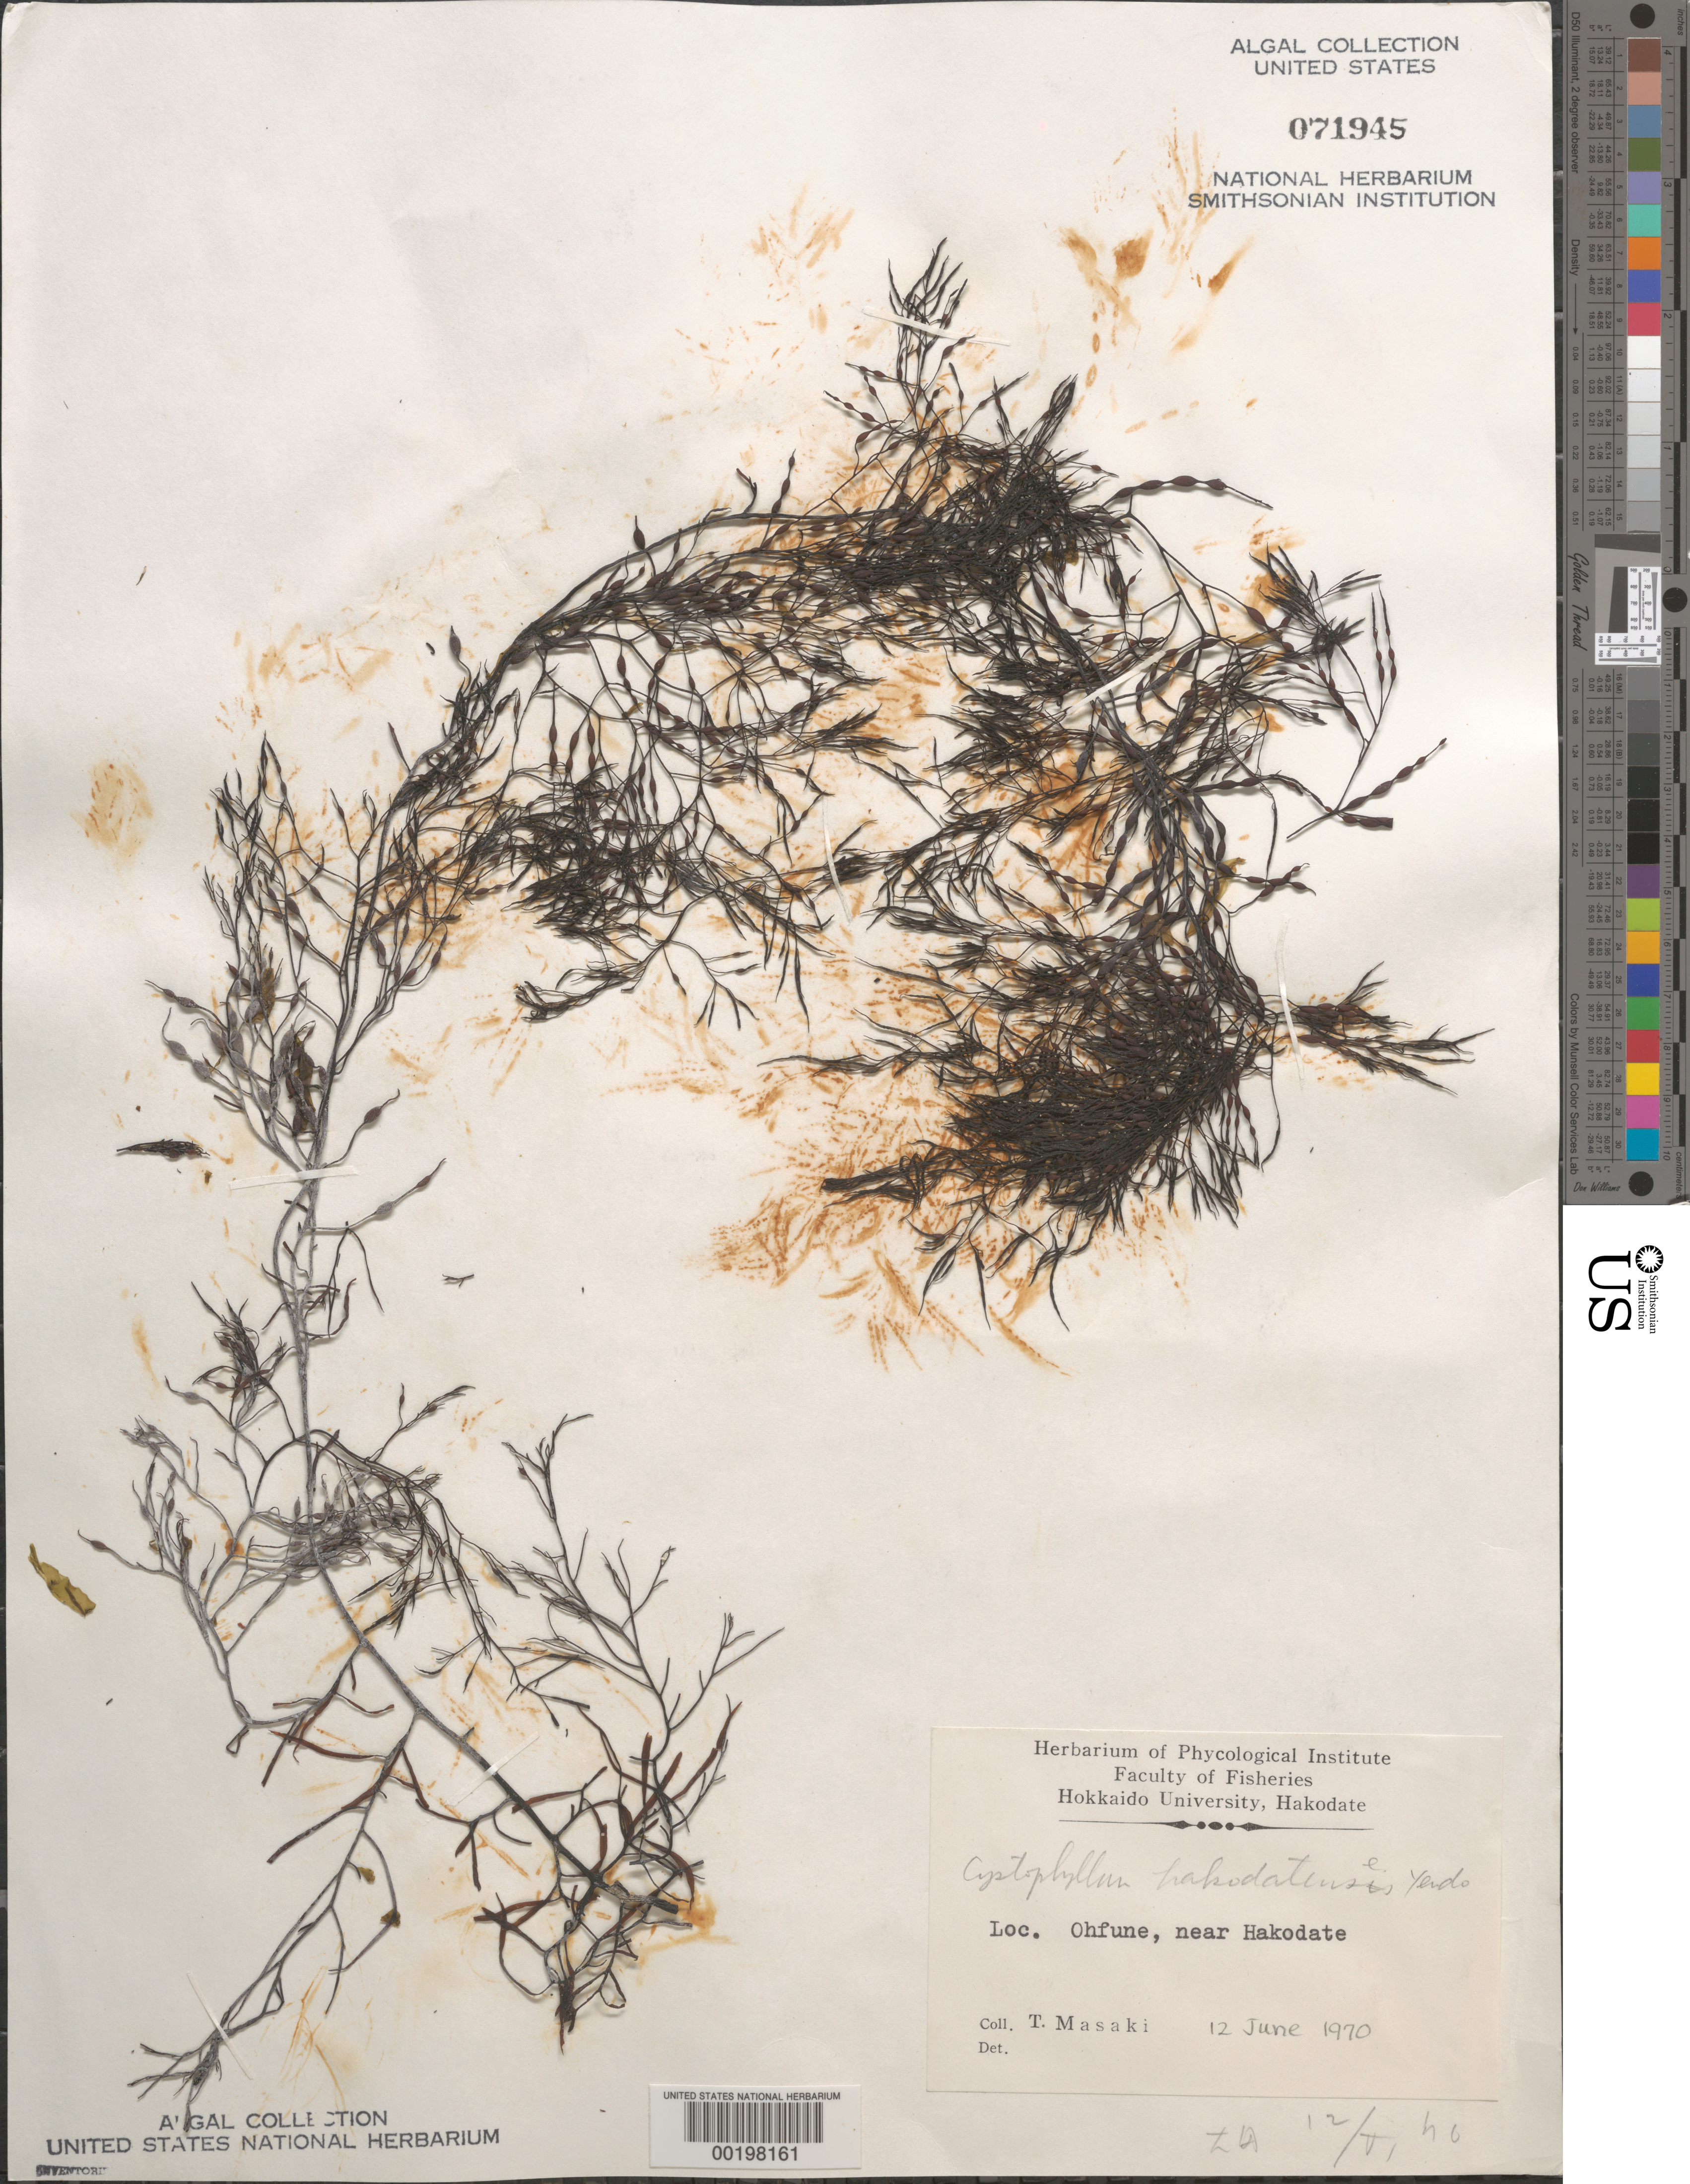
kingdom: Chromista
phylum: Ochrophyta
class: Phaeophyceae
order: Fucales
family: Sargassaceae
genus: Stephanocystis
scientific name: Stephanocystis hakodatensis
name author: (Yendo) Draisma et al.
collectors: T. Masaki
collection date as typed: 12 Jun 1970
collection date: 1970-06-12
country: Japan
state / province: Hokkaido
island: Hokkaido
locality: Ohfune, near Hakodate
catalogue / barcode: US 71945